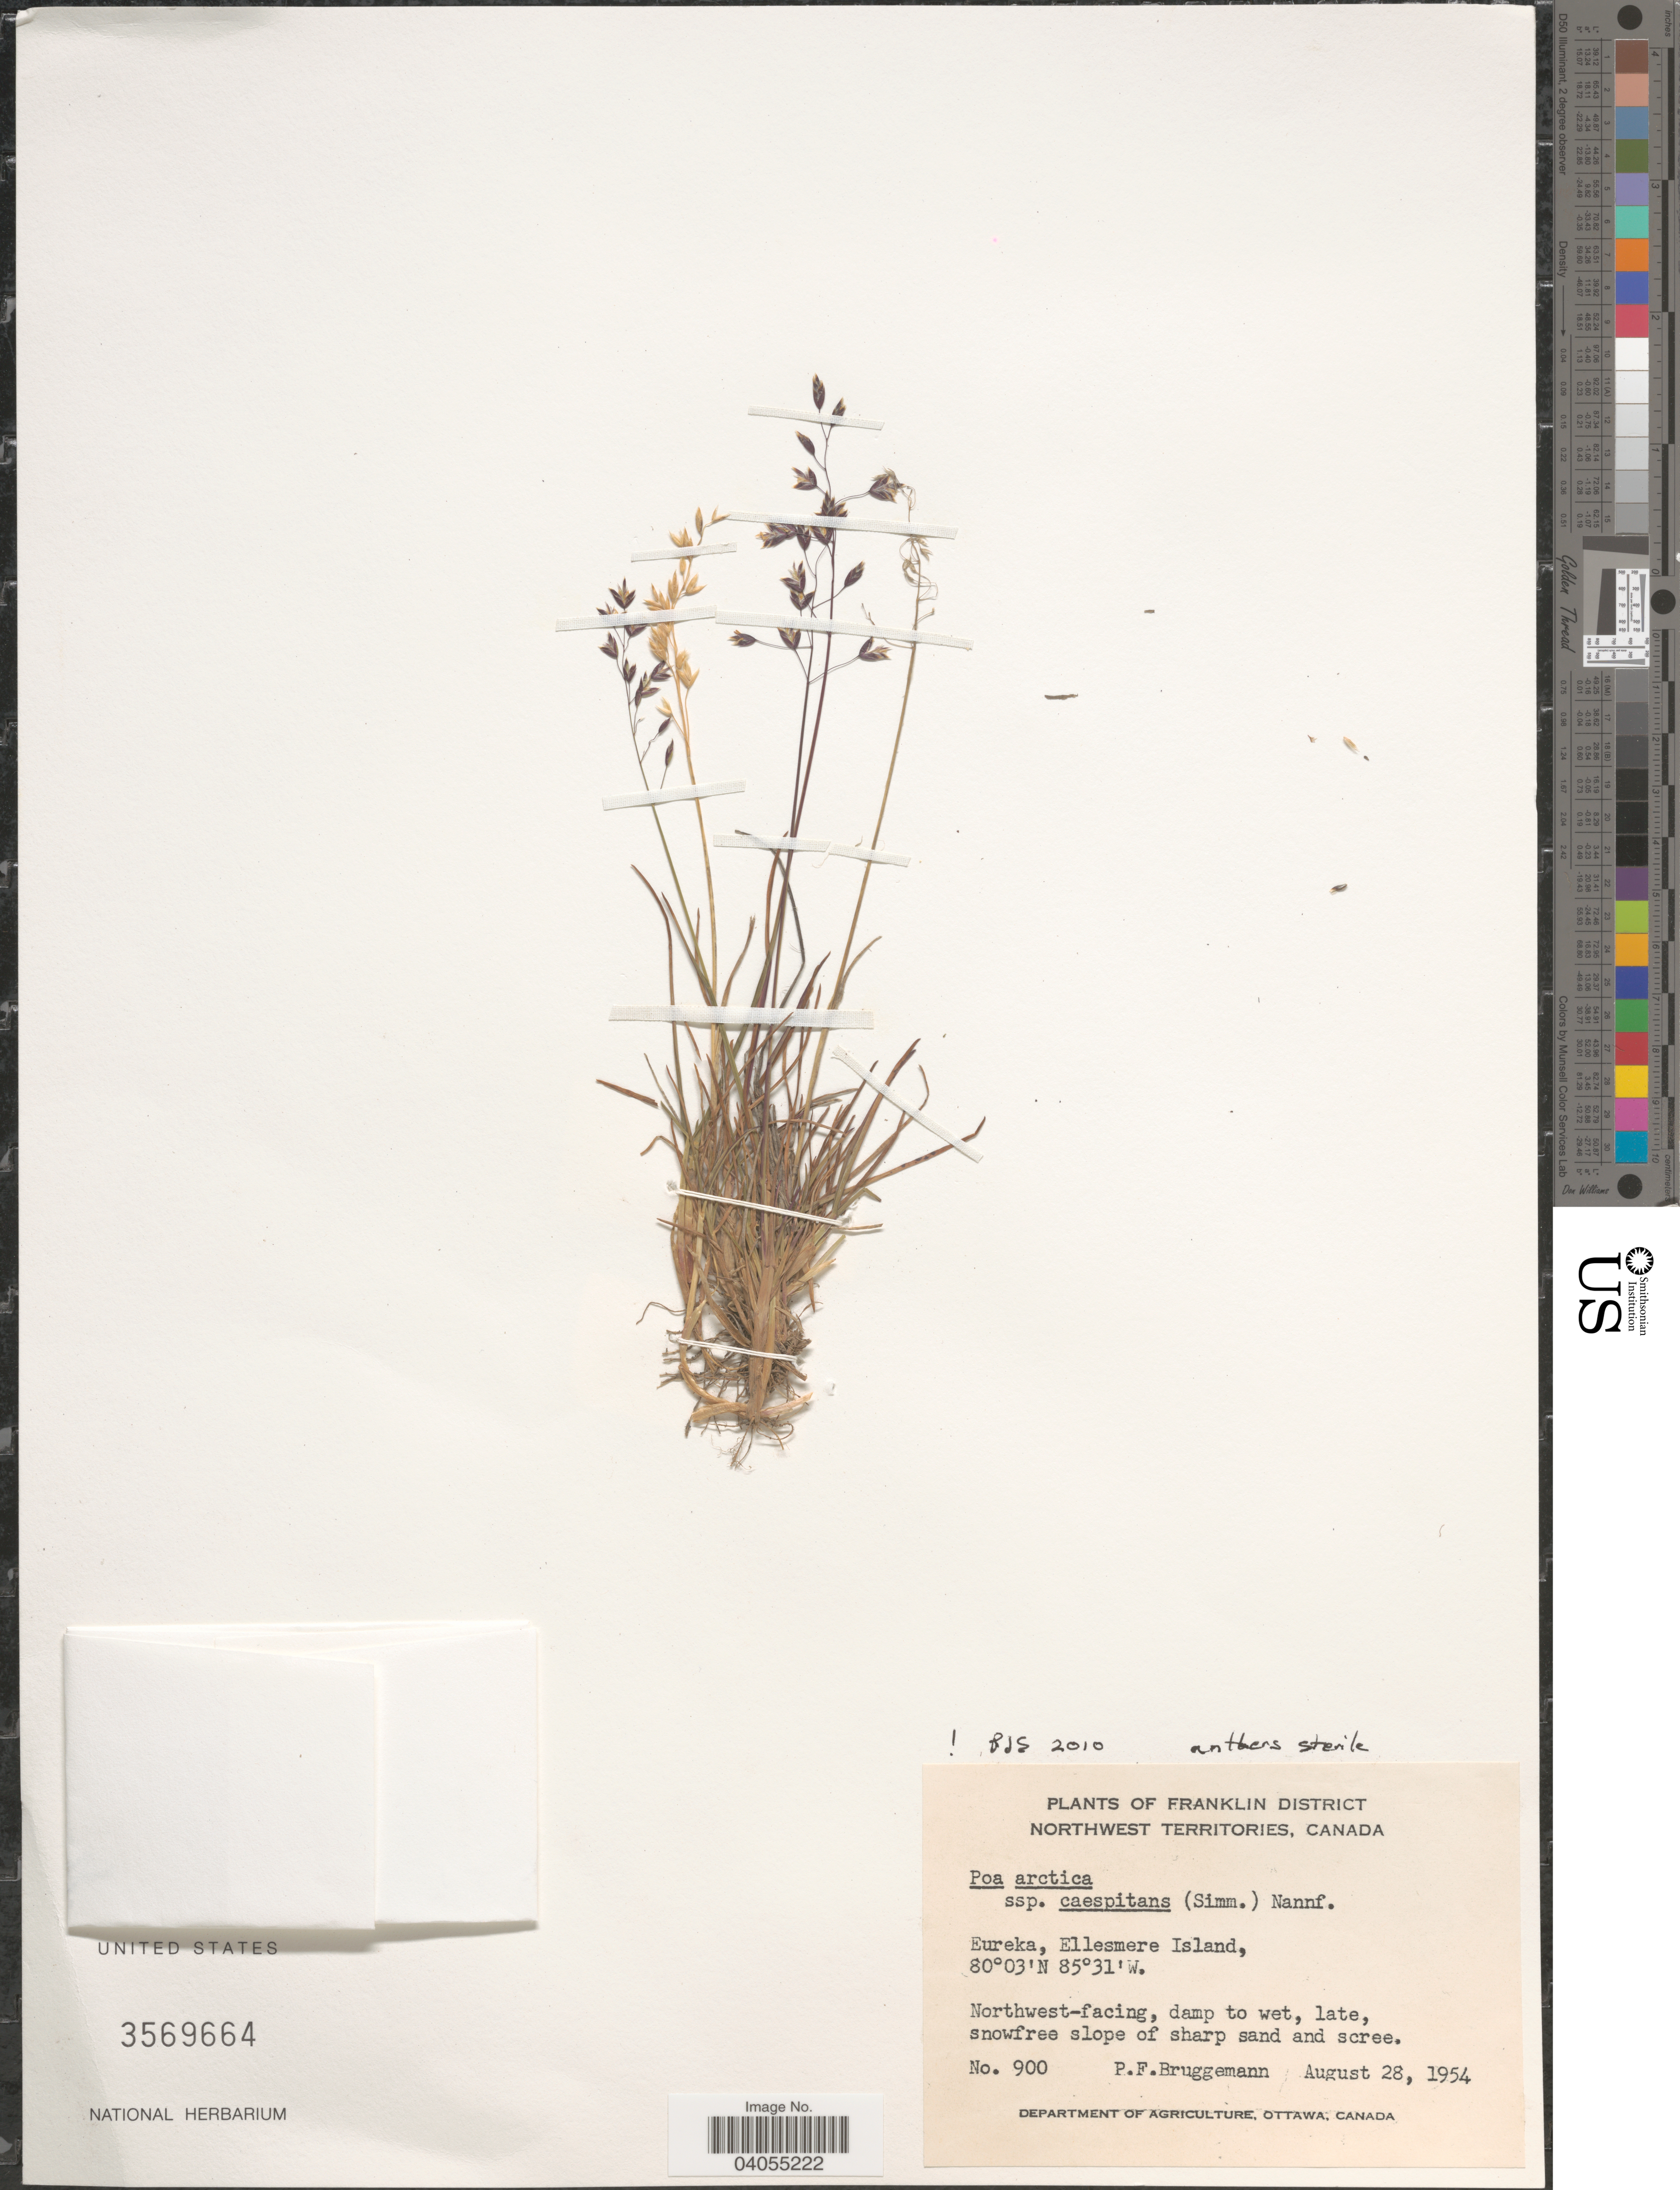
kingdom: Plantae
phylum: Tracheophyta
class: Liliopsida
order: Poales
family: Poaceae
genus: Poa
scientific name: Poa arctica subsp. caespitans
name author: Simmons ex Nannf.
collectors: P. Bruggemann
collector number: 900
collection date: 1954-08-28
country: Canada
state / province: Northwest Territories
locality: Franklin District. Eureka, Ellesmere Island. Northwest-facing, damp to wet, snowfree slope of sharp sand and scree.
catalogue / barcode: US 3569664